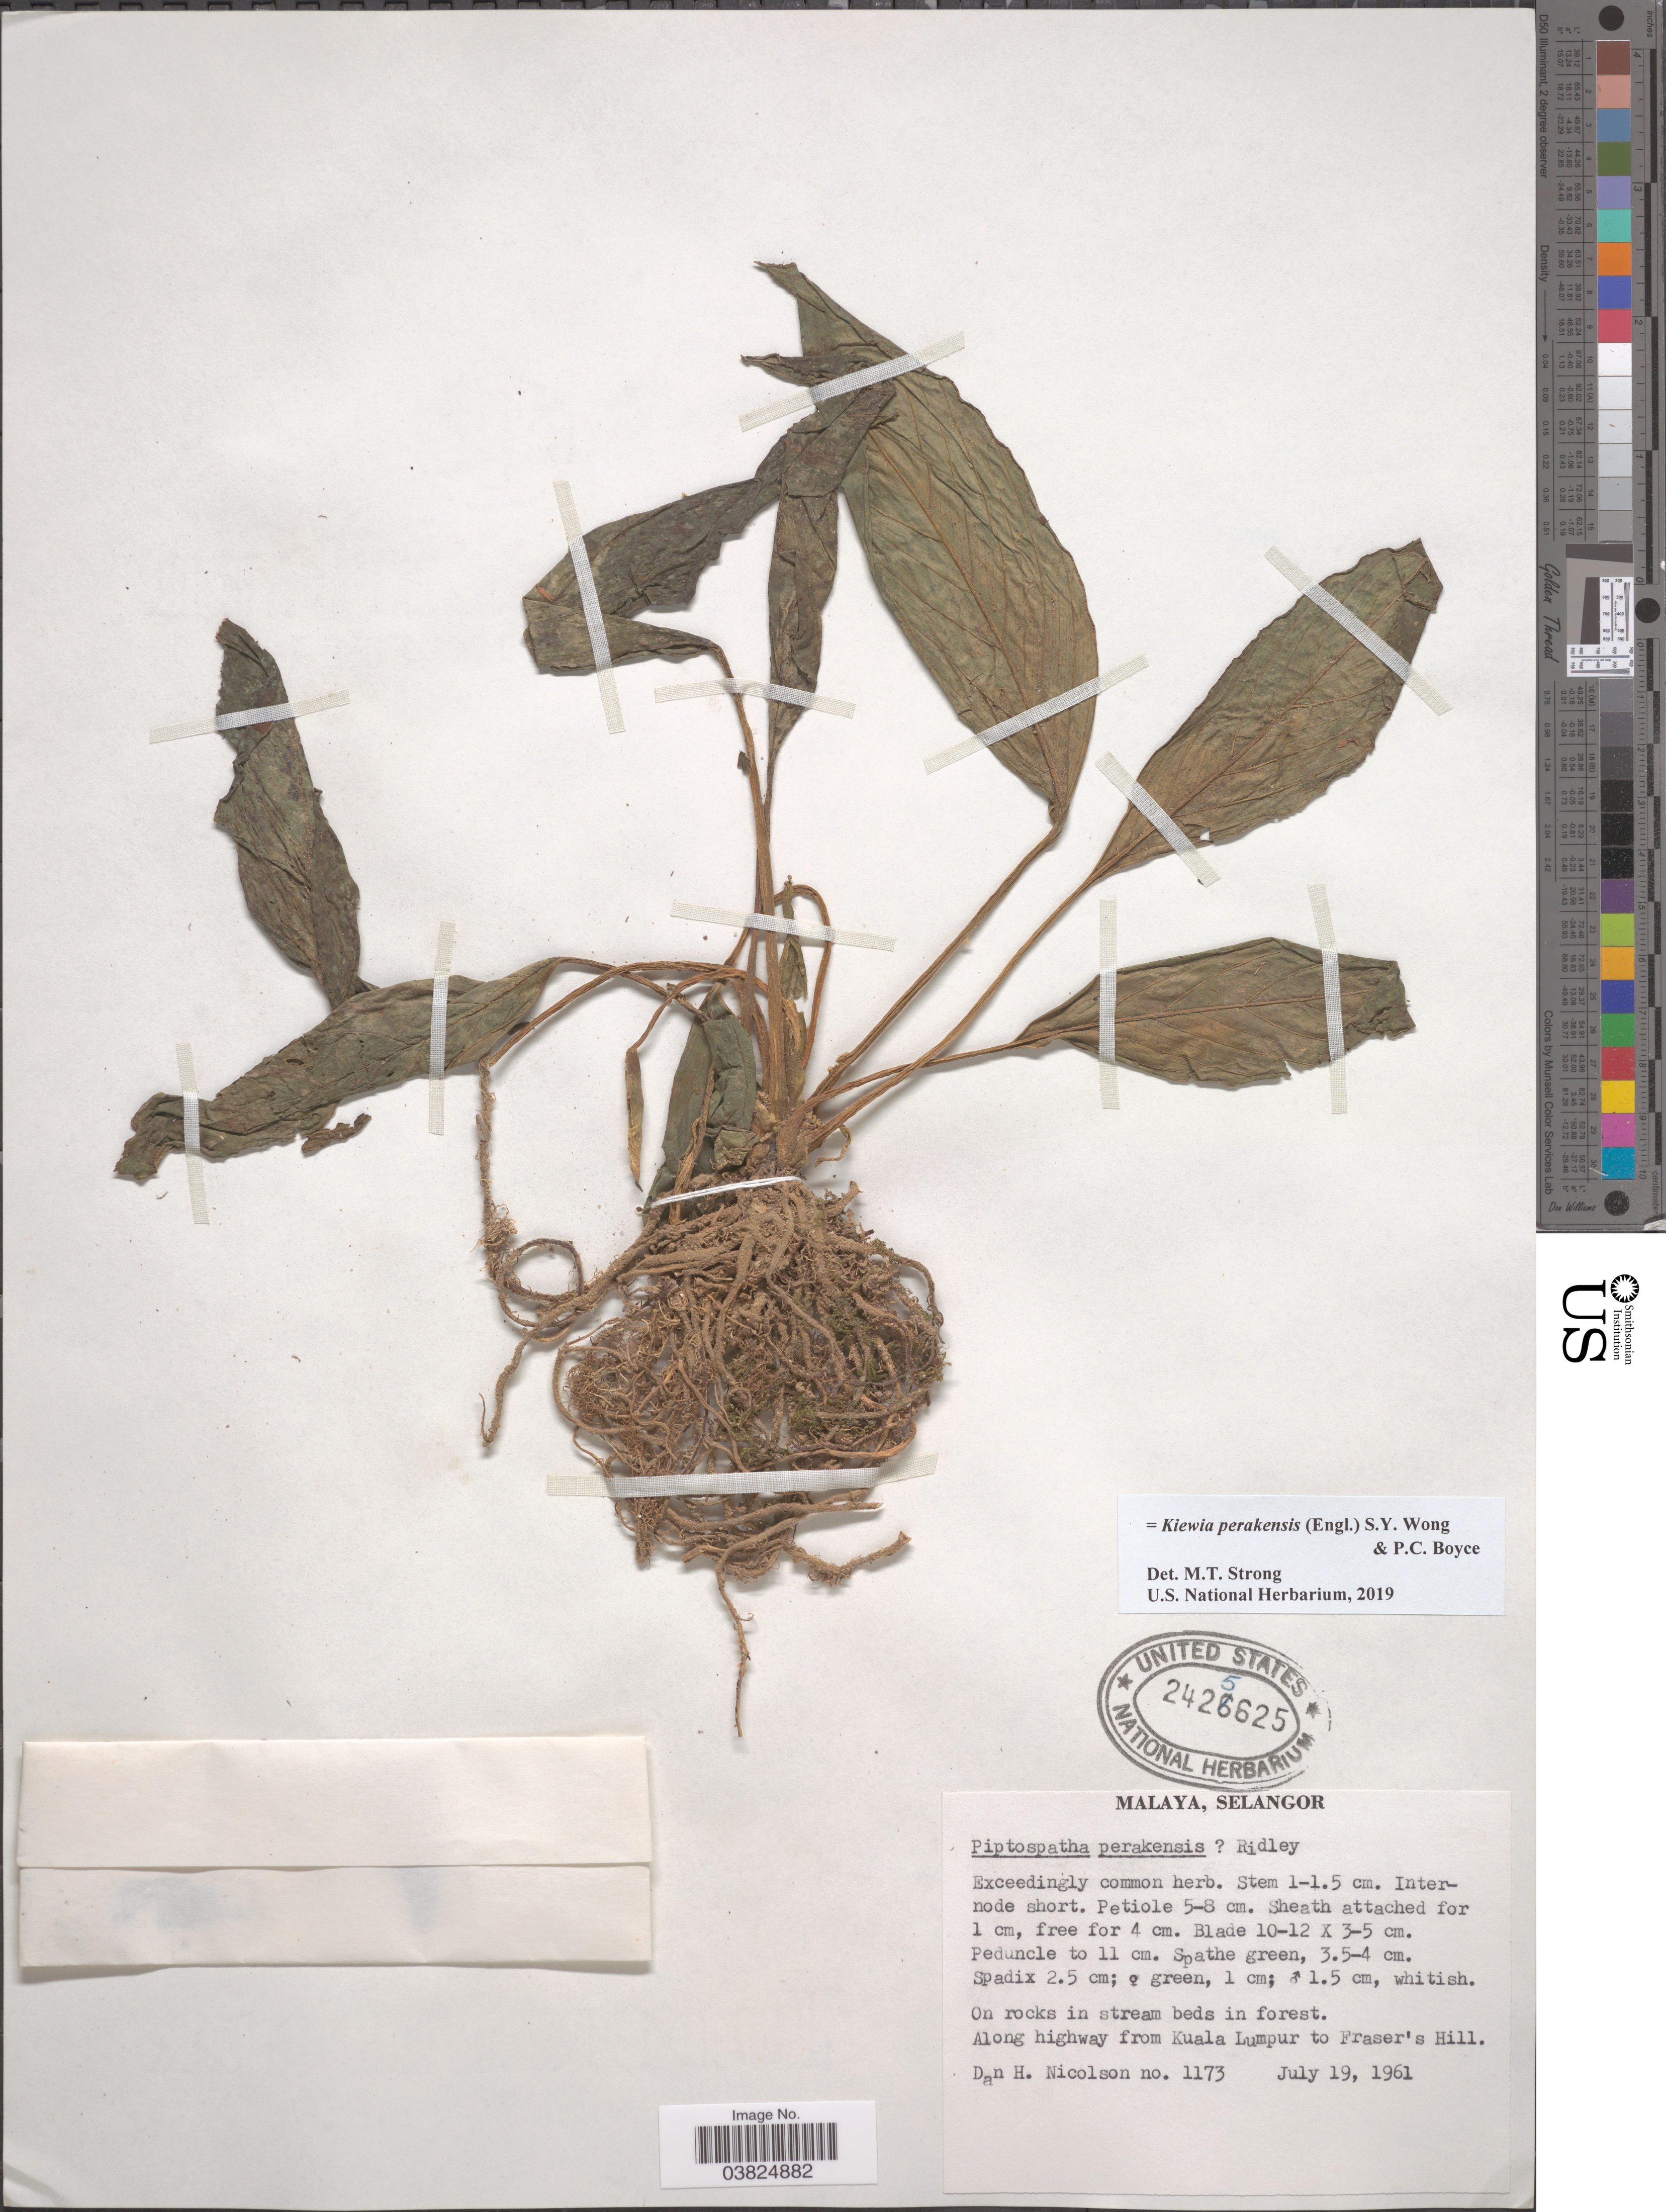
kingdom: Plantae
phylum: Tracheophyta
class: Liliopsida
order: Alismatales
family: Araceae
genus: Kiewia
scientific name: Kiewia perakensis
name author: (Engl.) S.Y. Wong & P.C. Boyce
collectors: D. H. Nicolson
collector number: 1173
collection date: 1961-07-19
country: Malaysia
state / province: Selangor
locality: Malaya. Along highway from Kuala Lumpur to Fraser's Hill.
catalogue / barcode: US 2425625